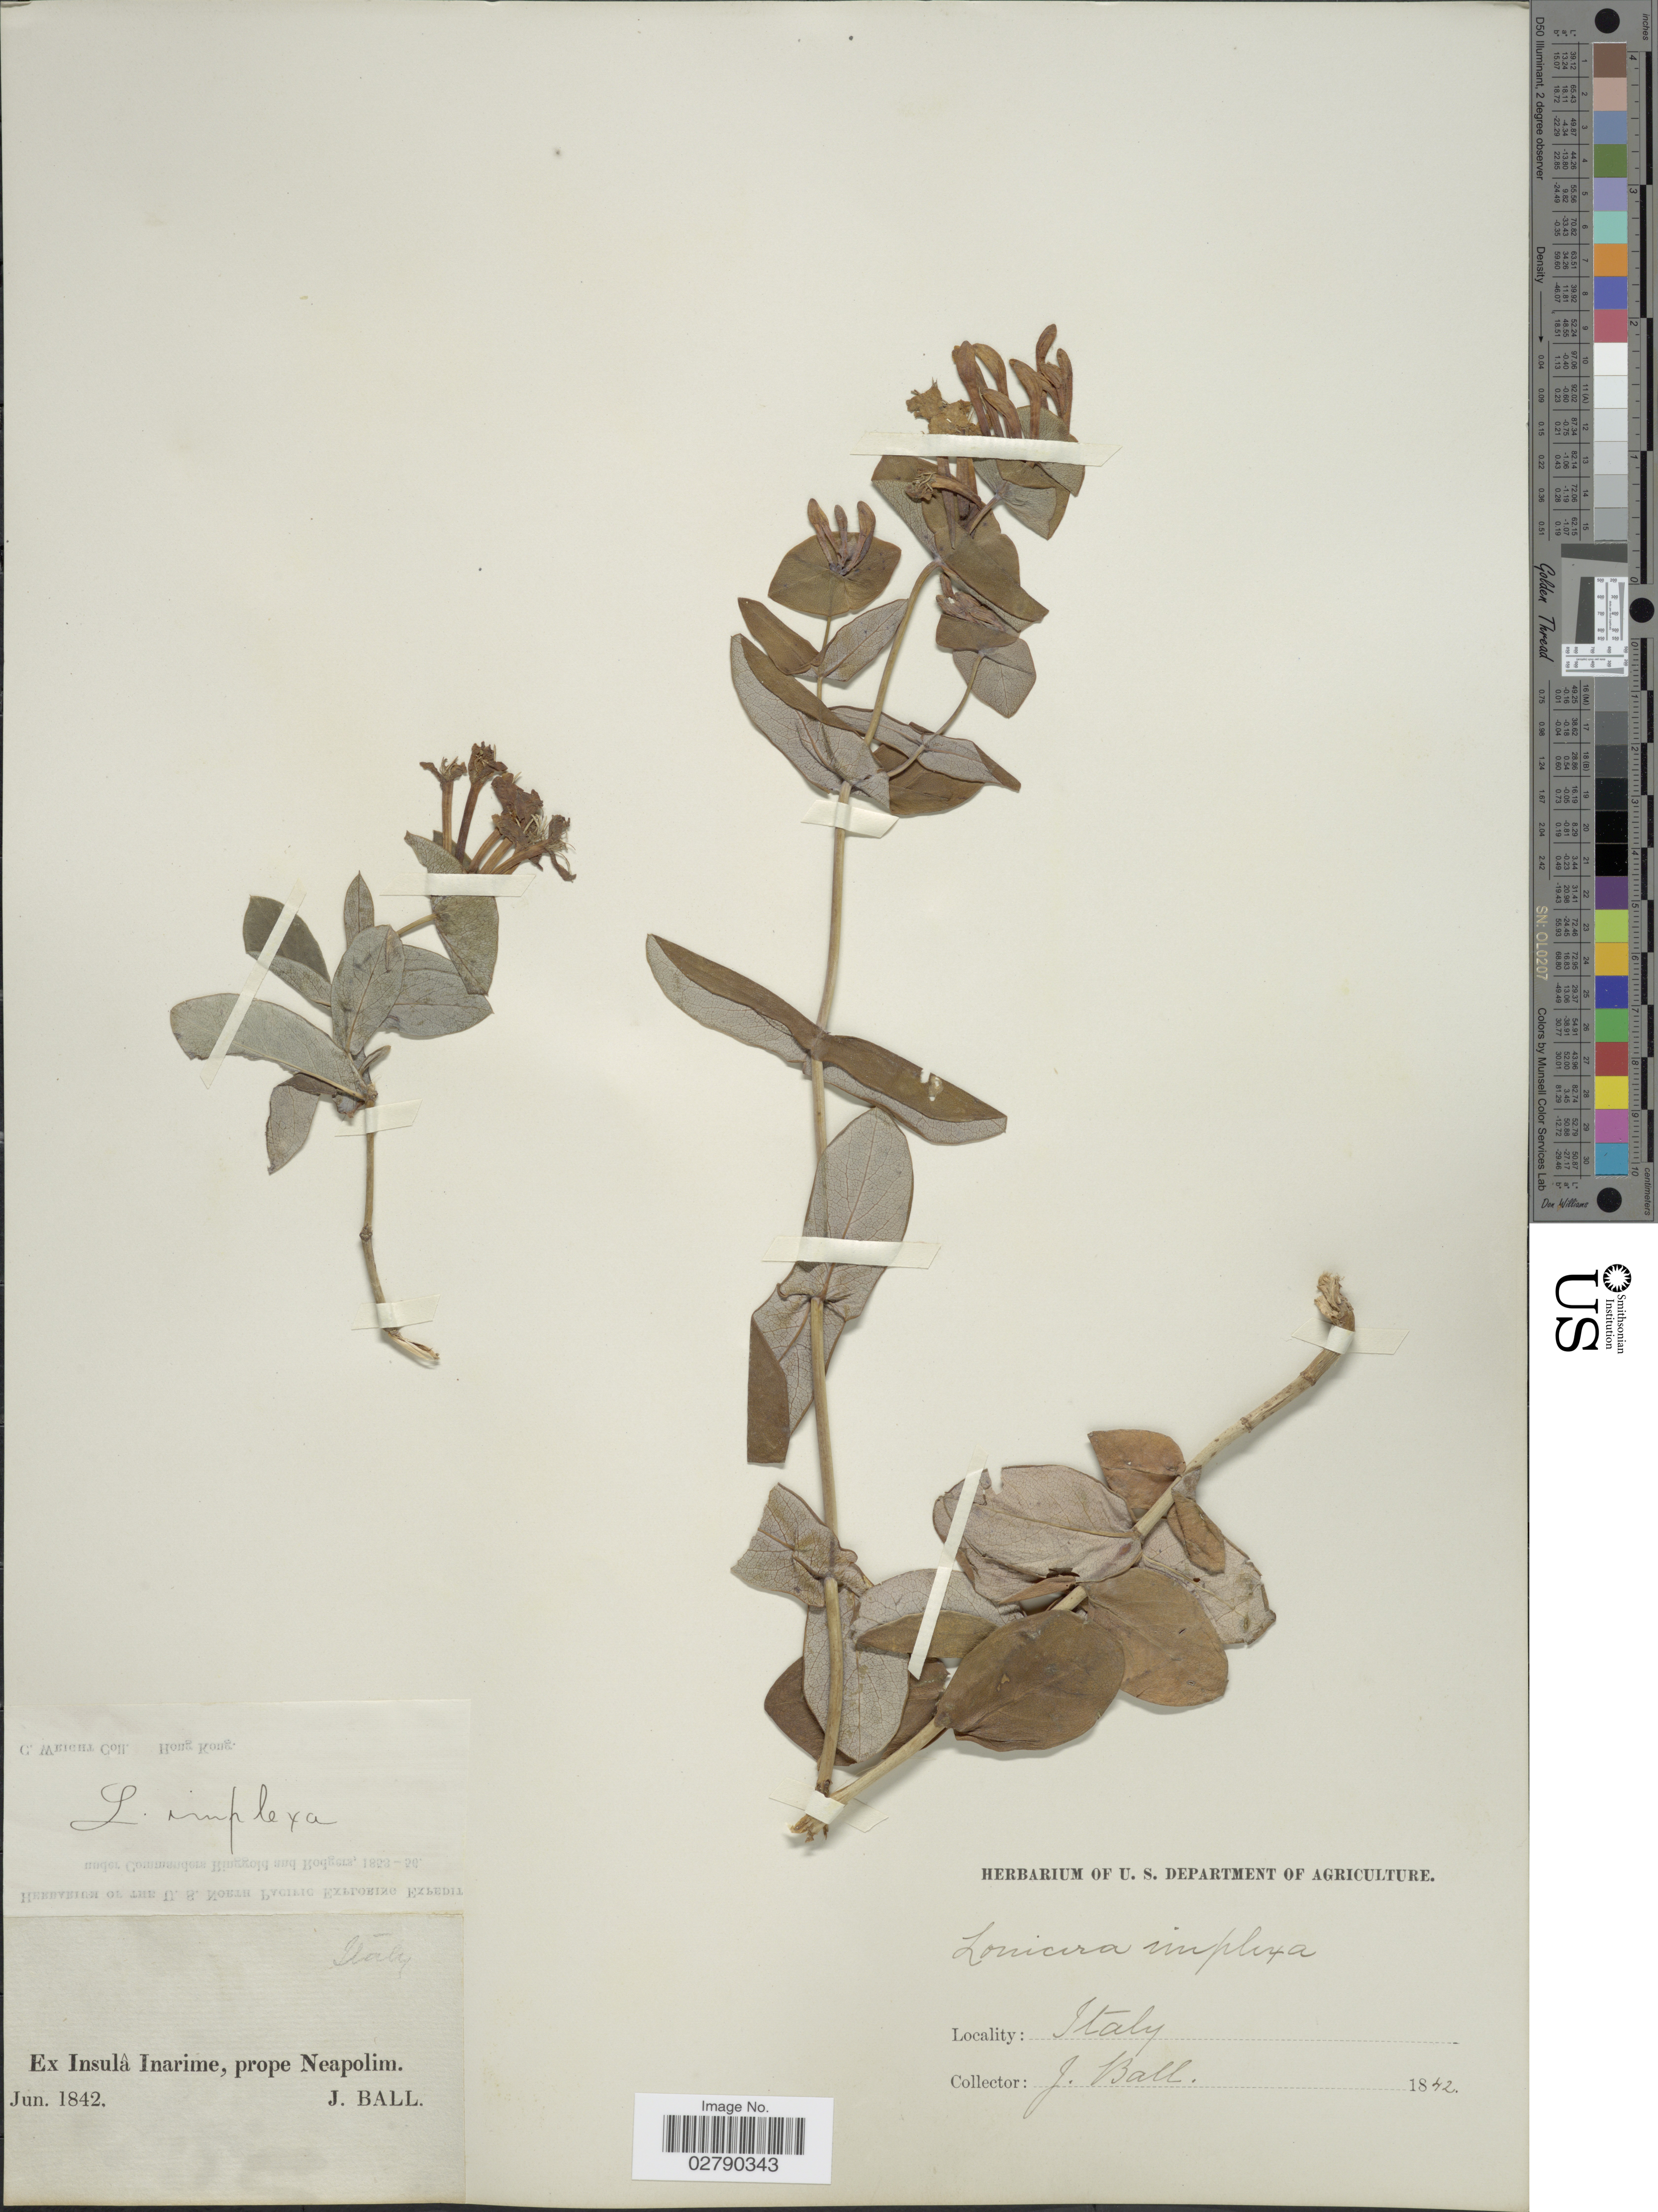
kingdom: Plantae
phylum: Tracheophyta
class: Magnoliopsida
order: Dipsacales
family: Caprifoliaceae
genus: Lonicera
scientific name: Lonicera implexa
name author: Aiton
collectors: J. Ball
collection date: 1842-06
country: Italy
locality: Insulâ Inarime, prope Neapolim.